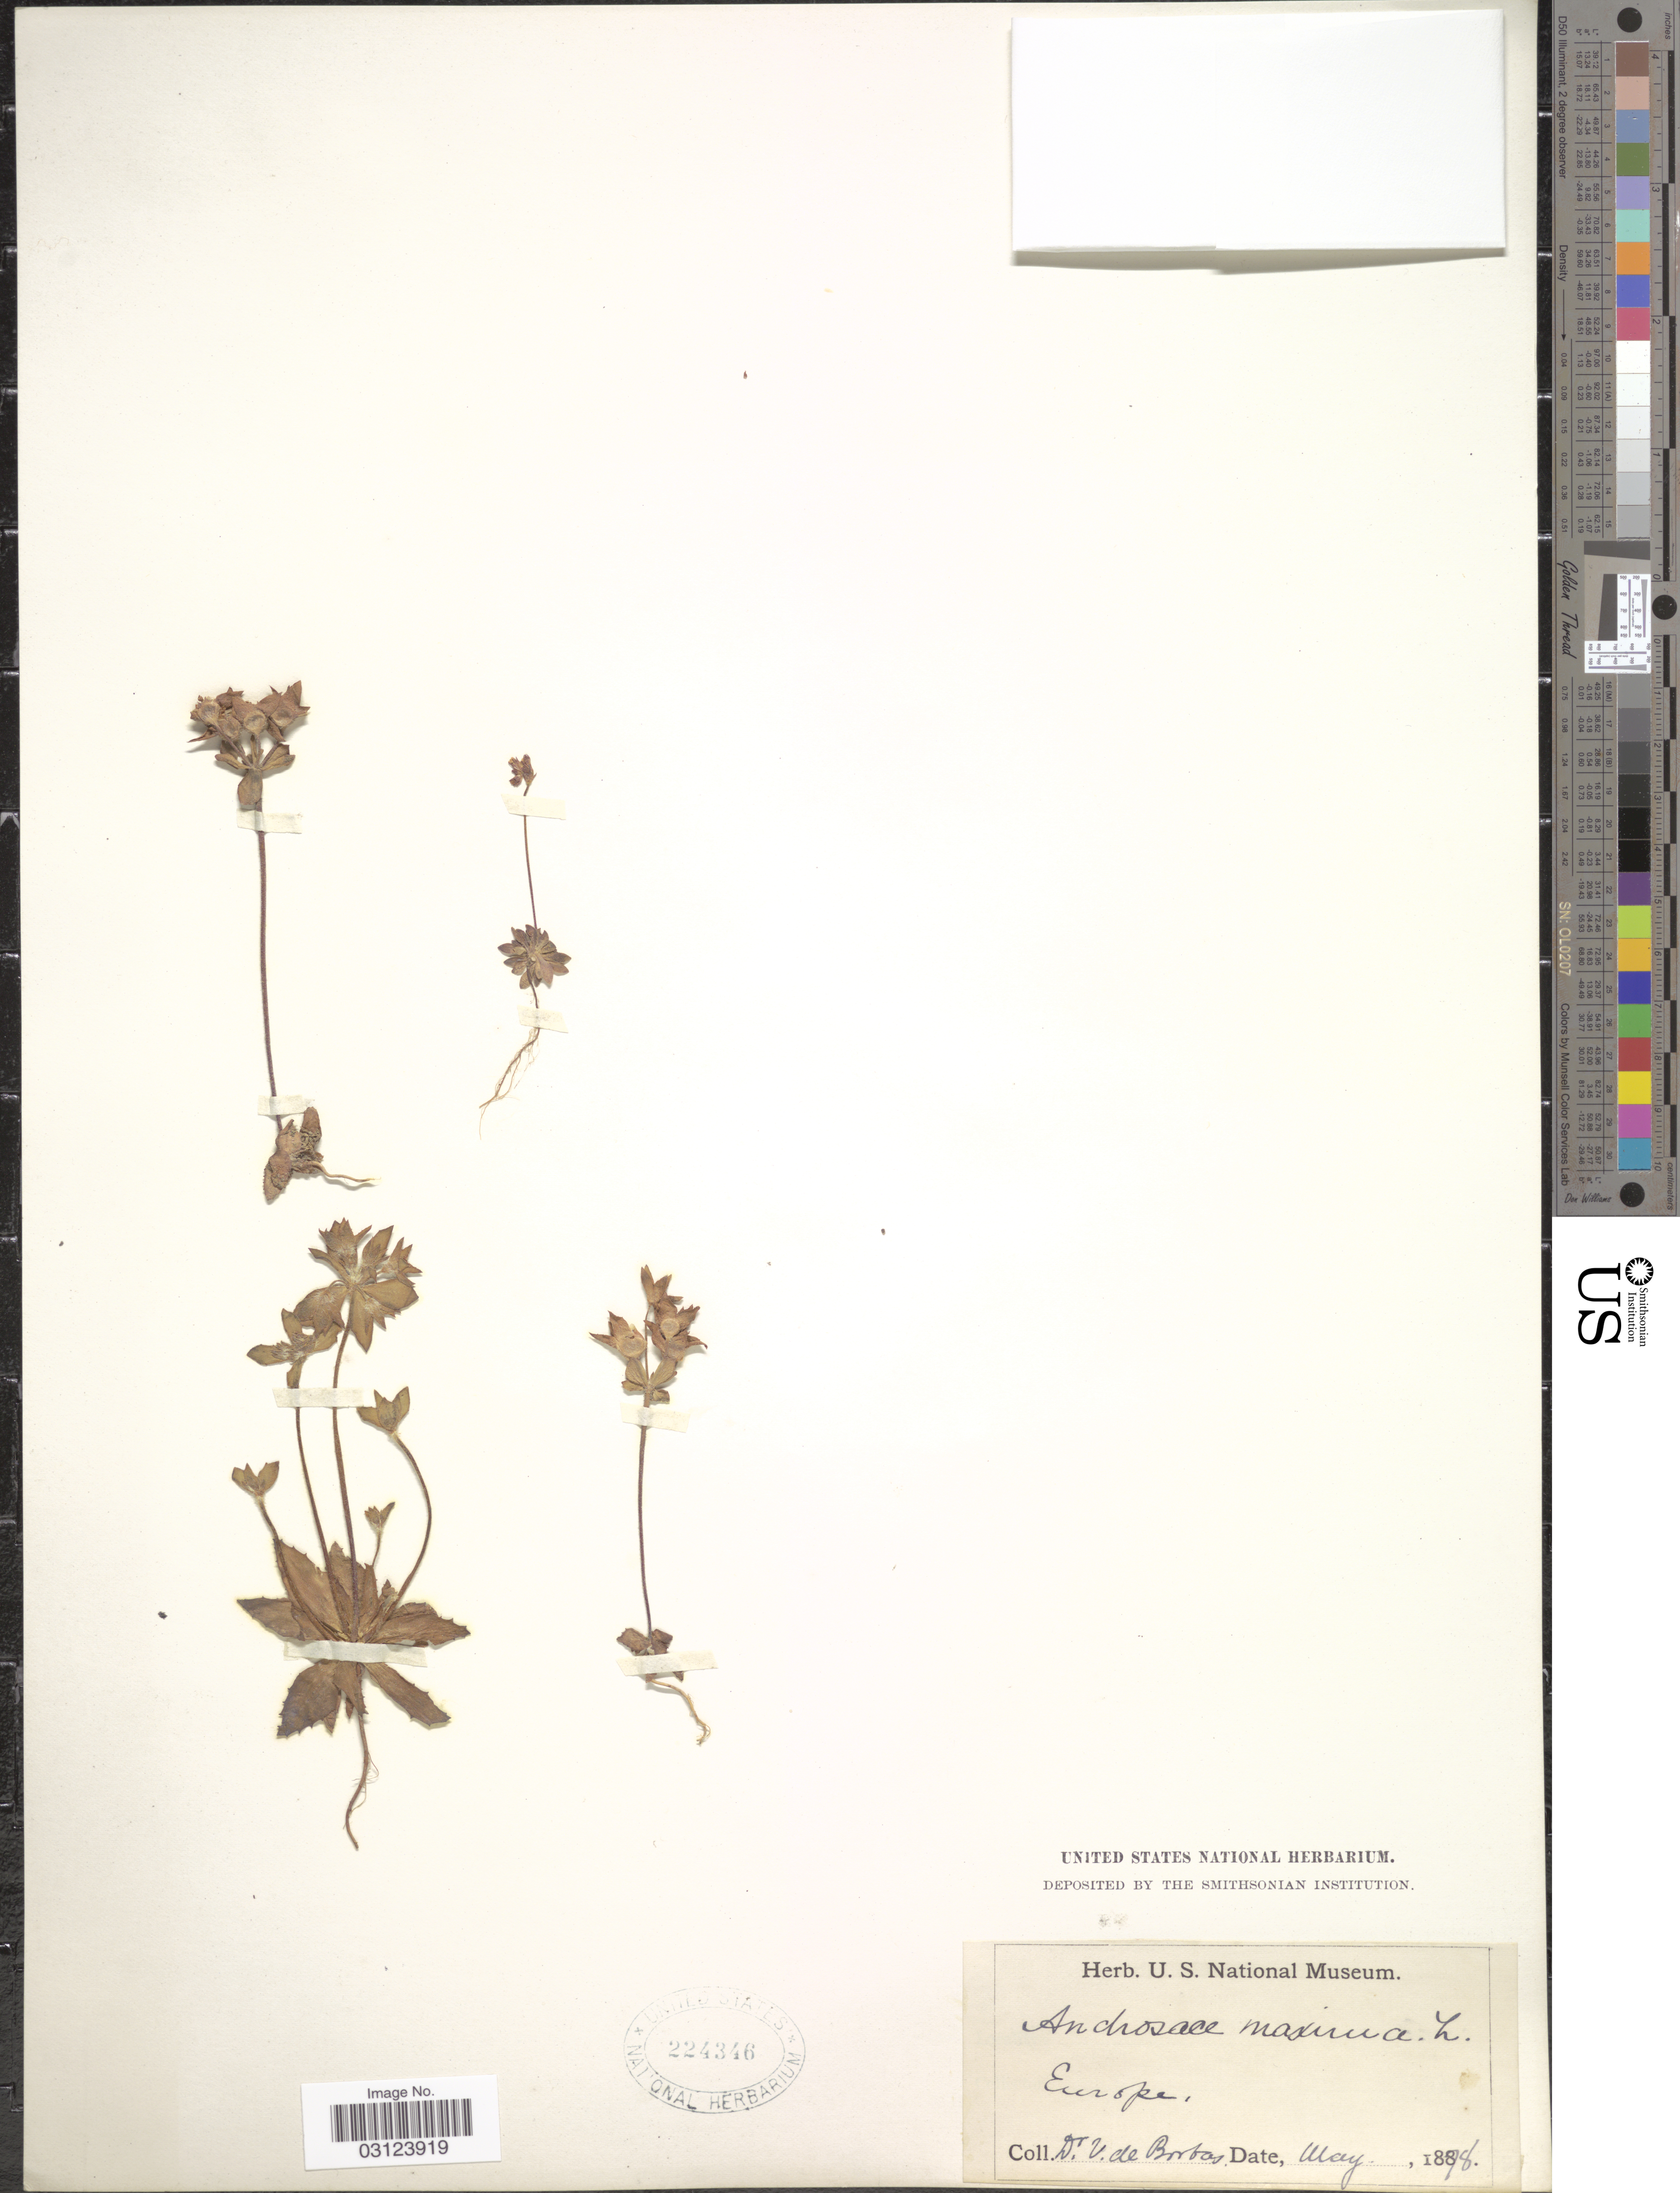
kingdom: Plantae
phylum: Tracheophyta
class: Magnoliopsida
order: Ericales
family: Primulaceae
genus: Androsace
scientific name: Androsace maxima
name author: L.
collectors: V. von Borbás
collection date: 1878-05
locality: Europe.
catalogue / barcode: US 224346